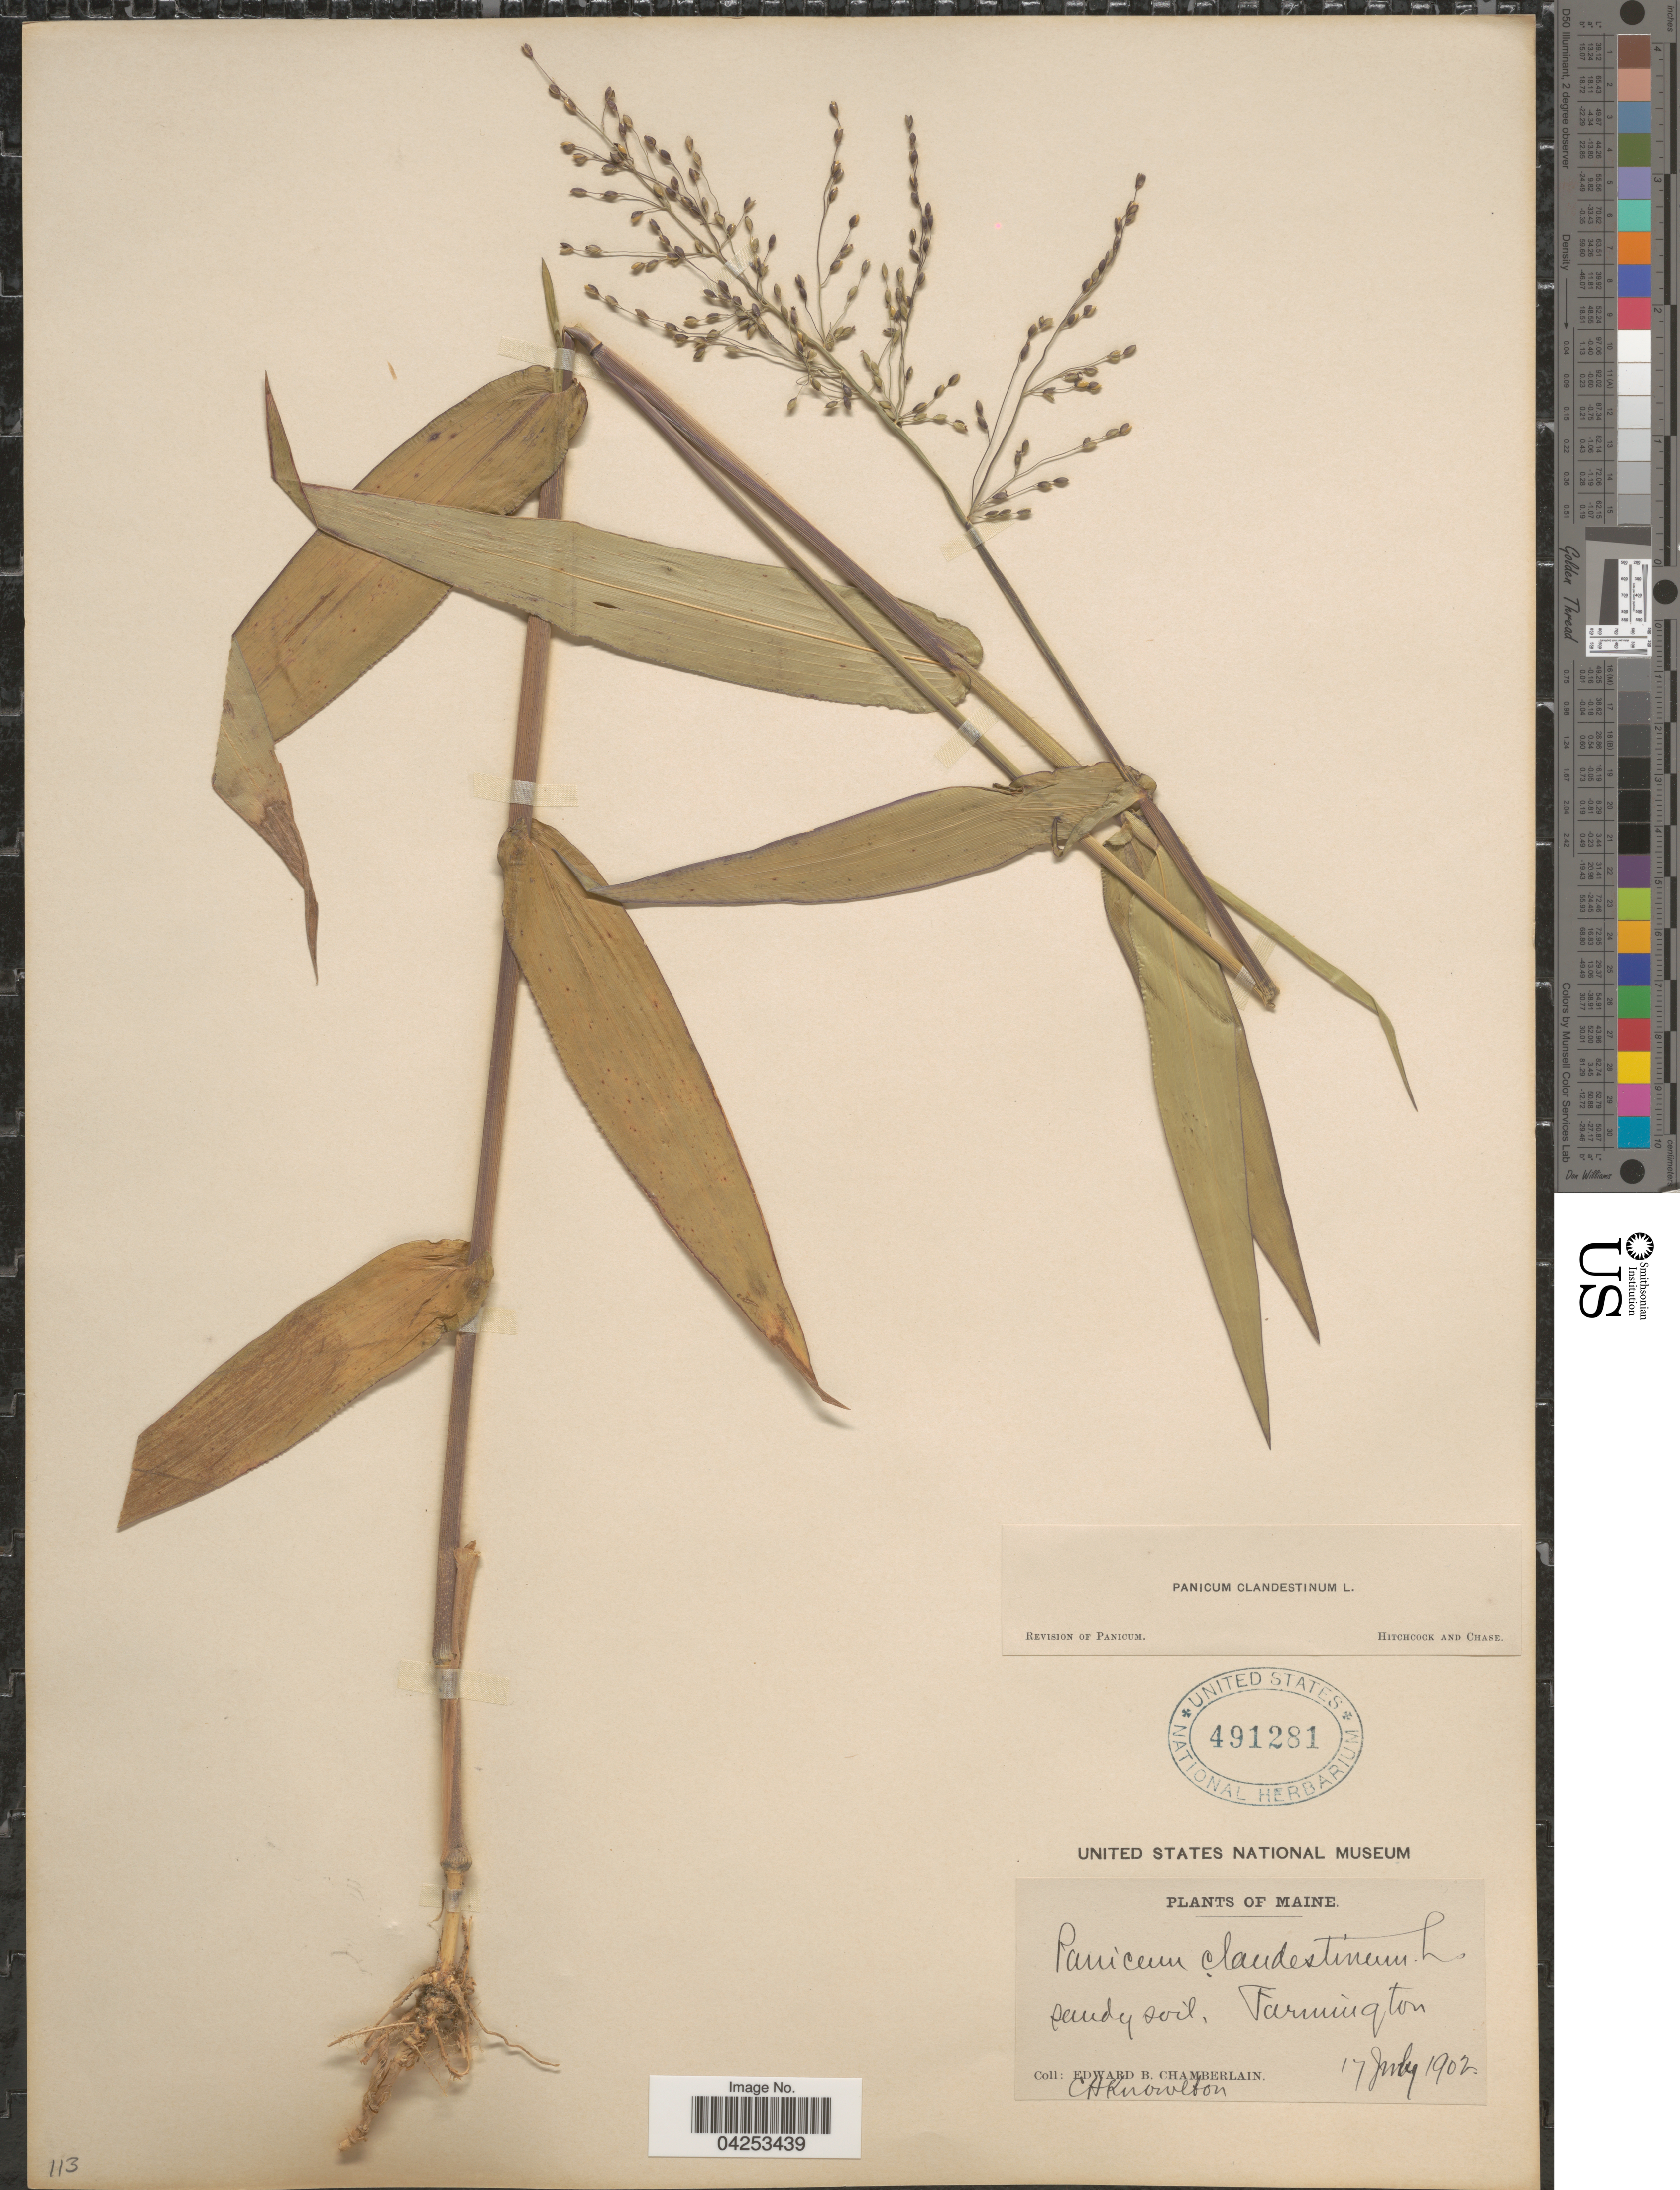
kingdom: Plantae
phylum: Tracheophyta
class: Liliopsida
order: Poales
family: Poaceae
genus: Dichanthelium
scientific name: Dichanthelium clandestinum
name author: (L.) Gould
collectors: E. Chamberlain & C. H. Knowlton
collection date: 1902-07-17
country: United States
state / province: Maine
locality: Farmington.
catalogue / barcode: US 491281